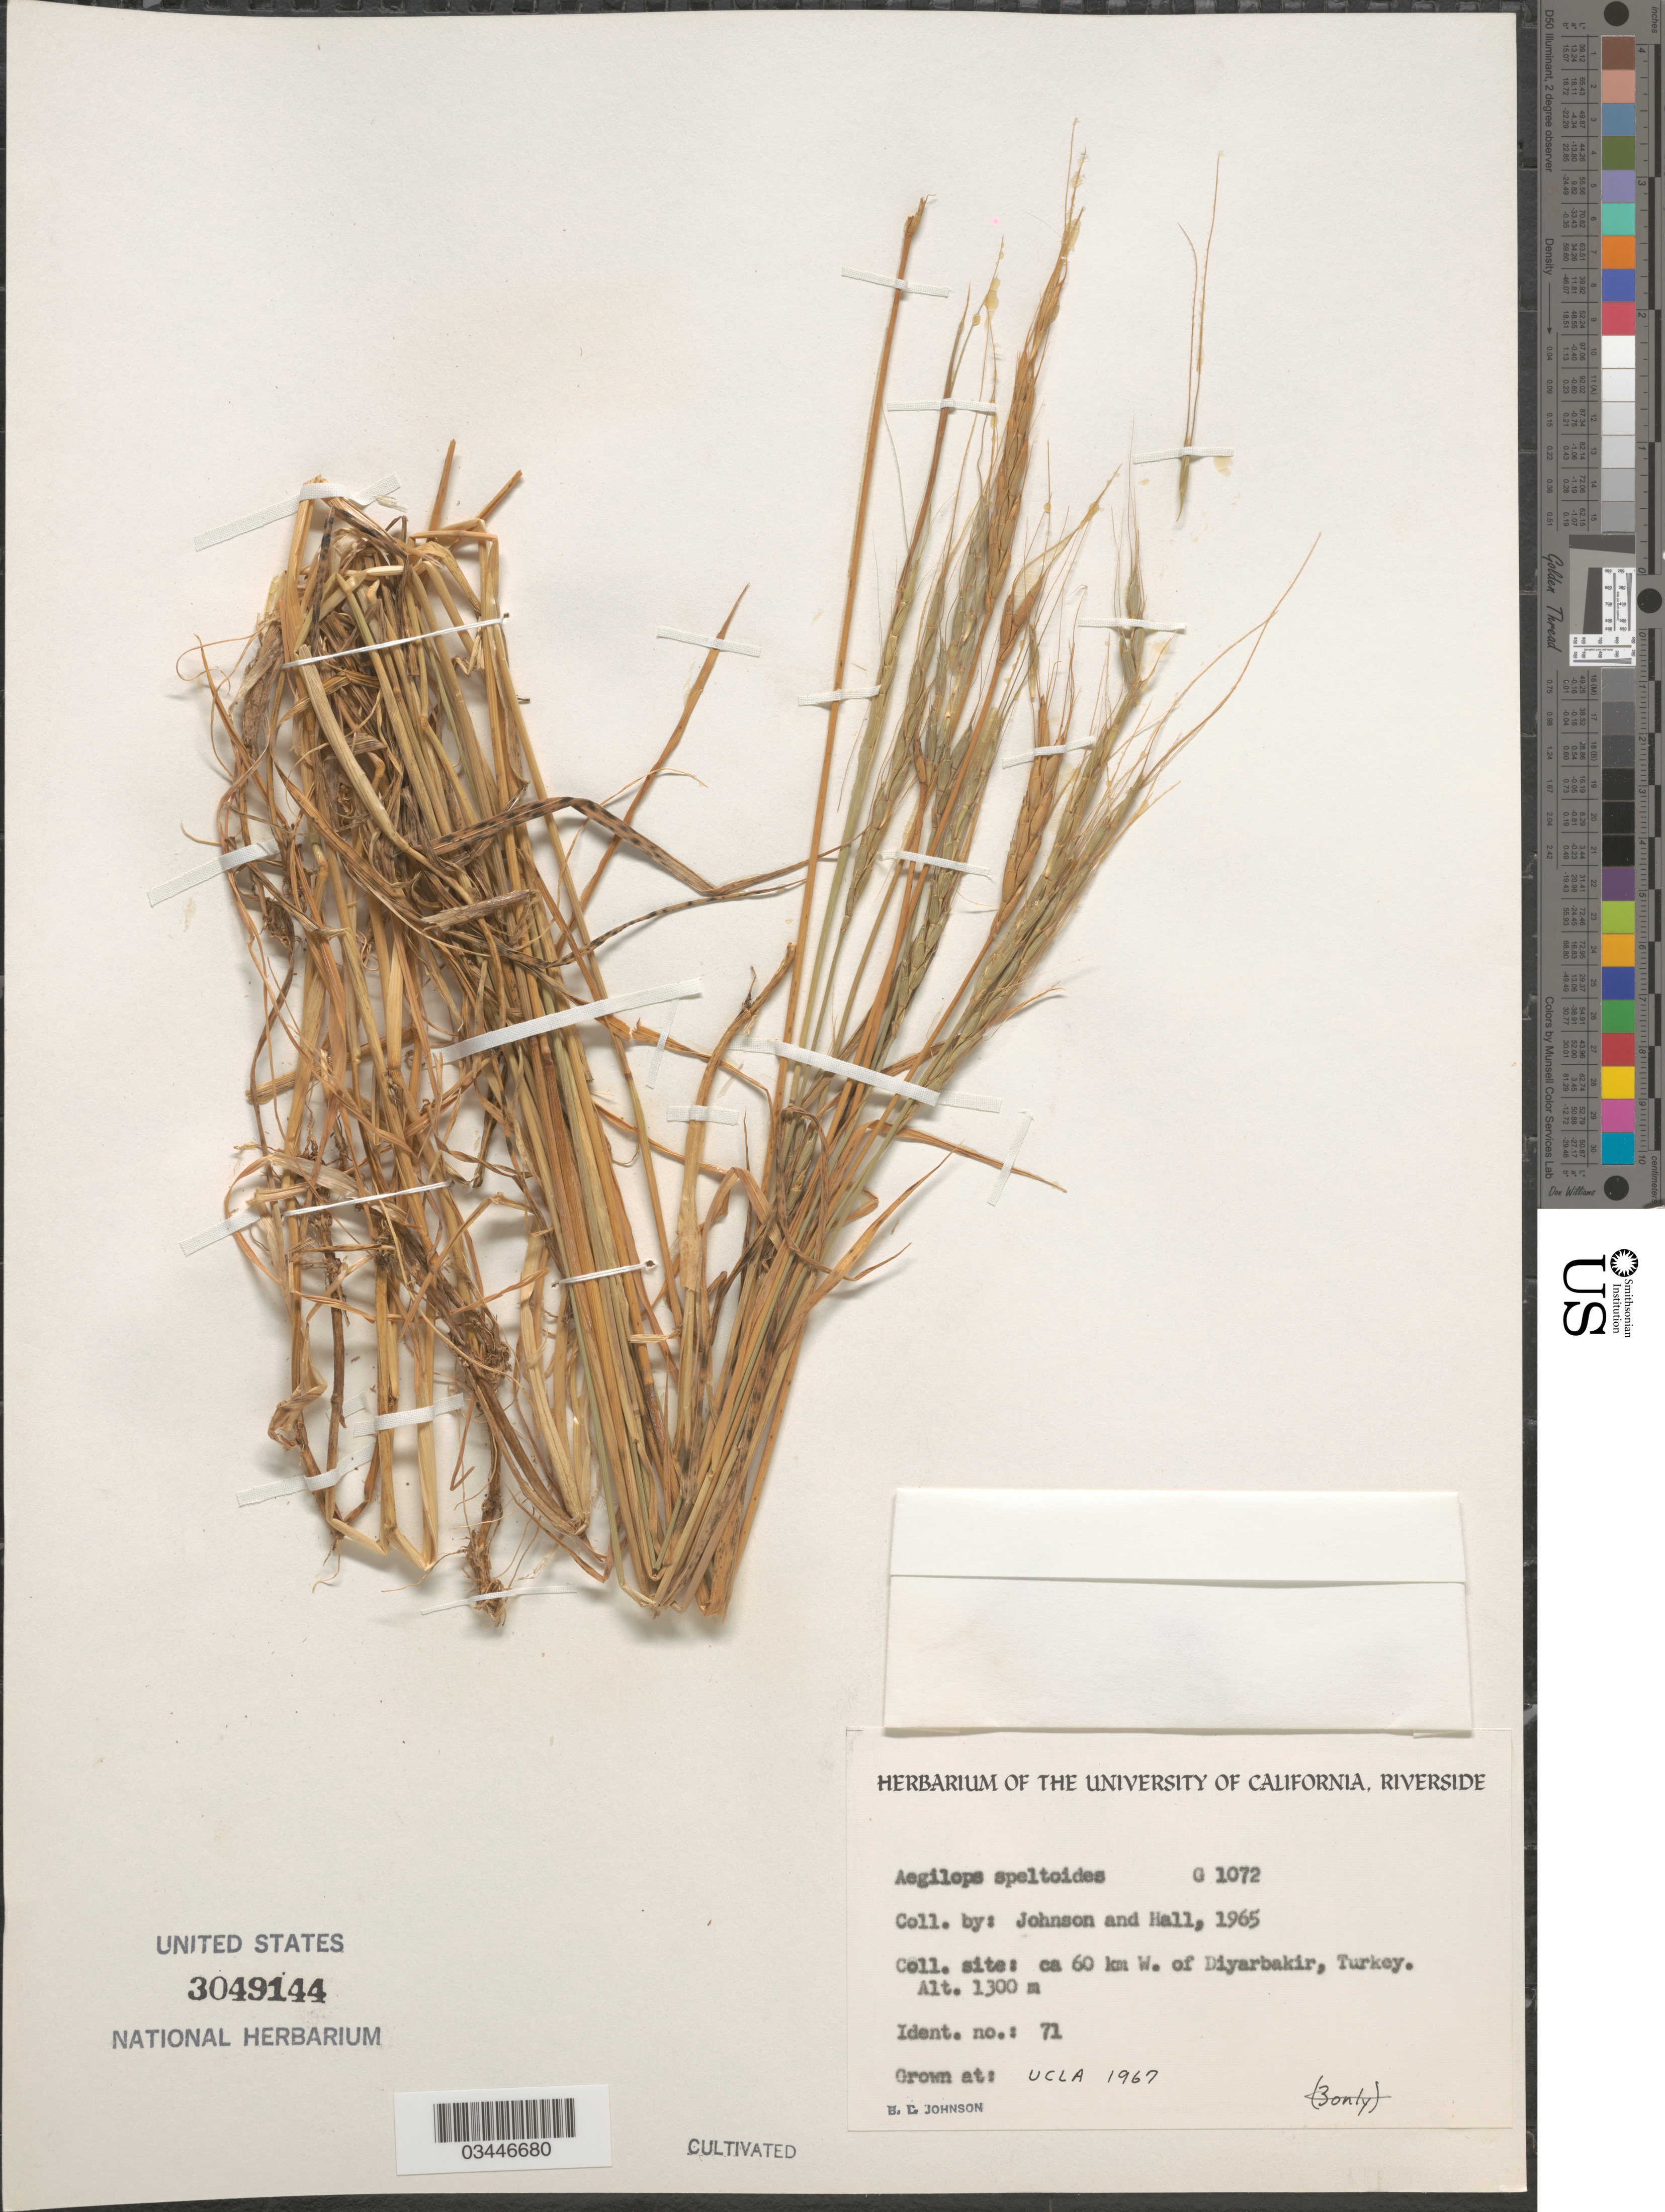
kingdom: Plantae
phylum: Tracheophyta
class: Liliopsida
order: Poales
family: Poaceae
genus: Aegilops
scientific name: Aegilops speltoides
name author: Tausch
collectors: B. Johnson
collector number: G1072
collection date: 1967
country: United States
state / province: California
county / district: Los Angeles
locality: UCLA.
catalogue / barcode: US 3049144